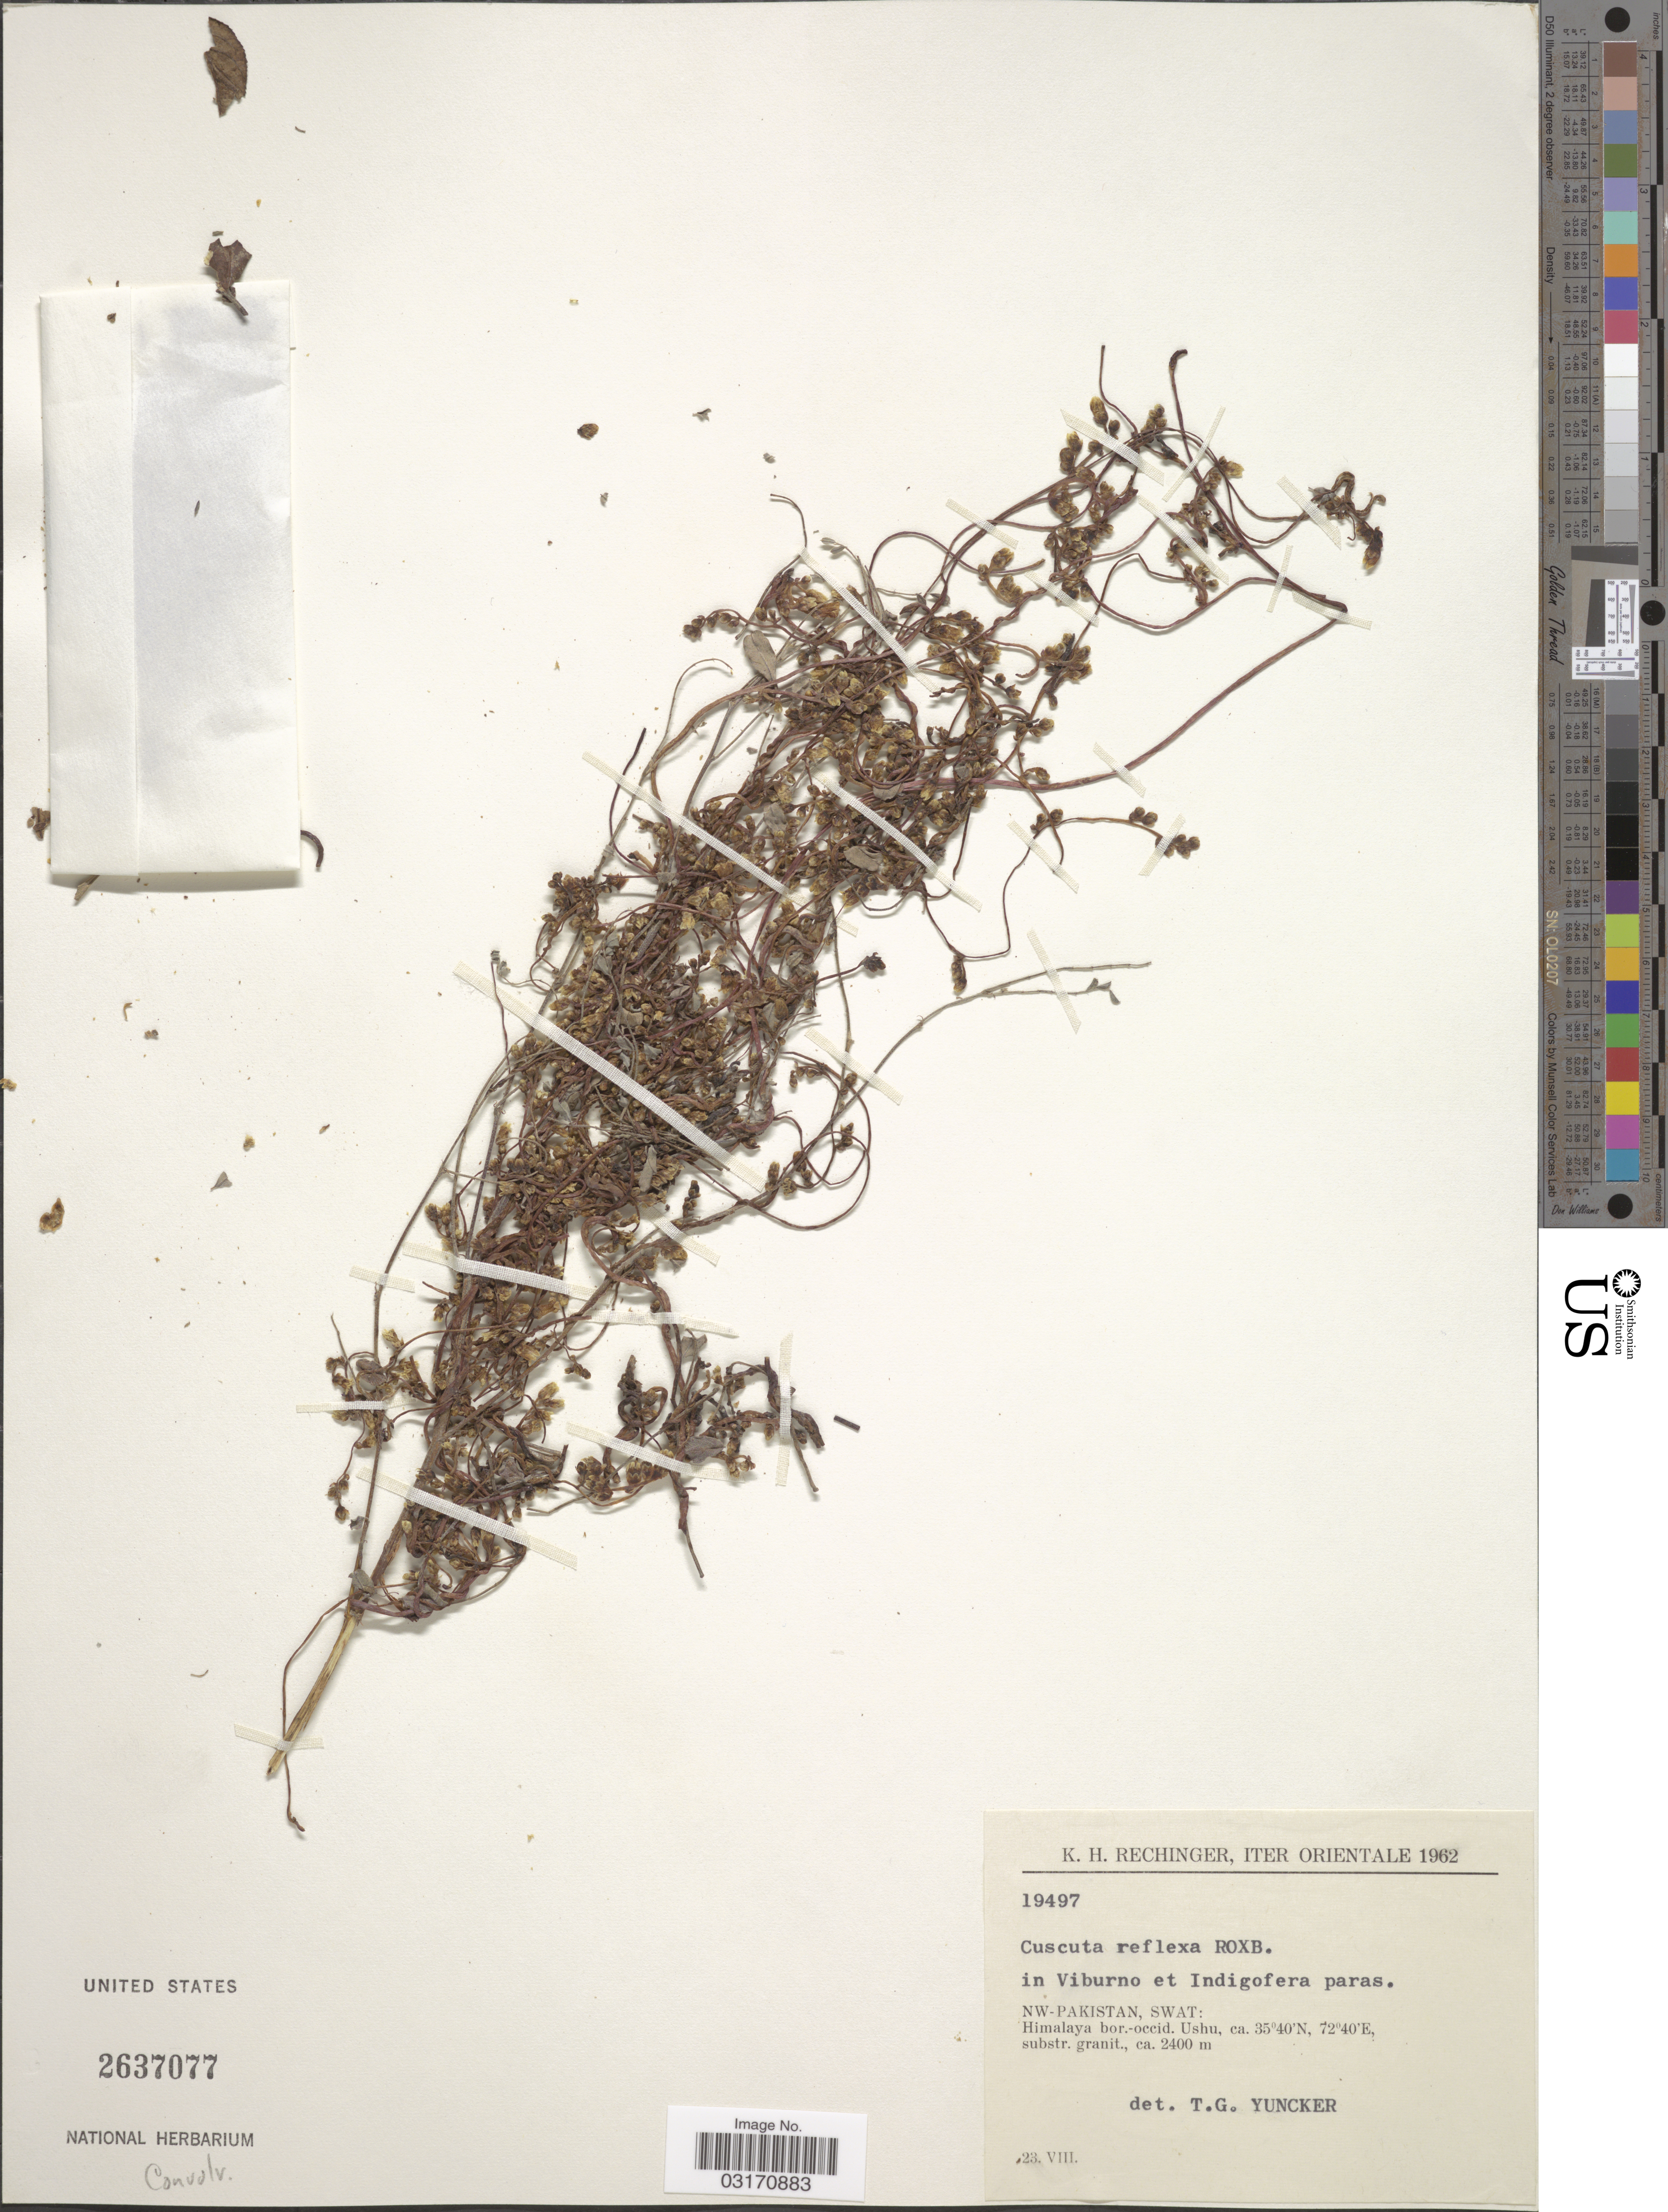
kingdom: Plantae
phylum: Tracheophyta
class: Magnoliopsida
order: Solanales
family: Convolvulaceae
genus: Cuscuta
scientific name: Cuscuta reflexa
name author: Roxb.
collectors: K. H. Rechinger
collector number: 19497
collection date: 1962-08-23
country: Pakistan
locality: Orientale. NW-Pakistan, SWAT: Himalaya bord.occid. Ushu.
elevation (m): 2400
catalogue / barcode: US 2637077